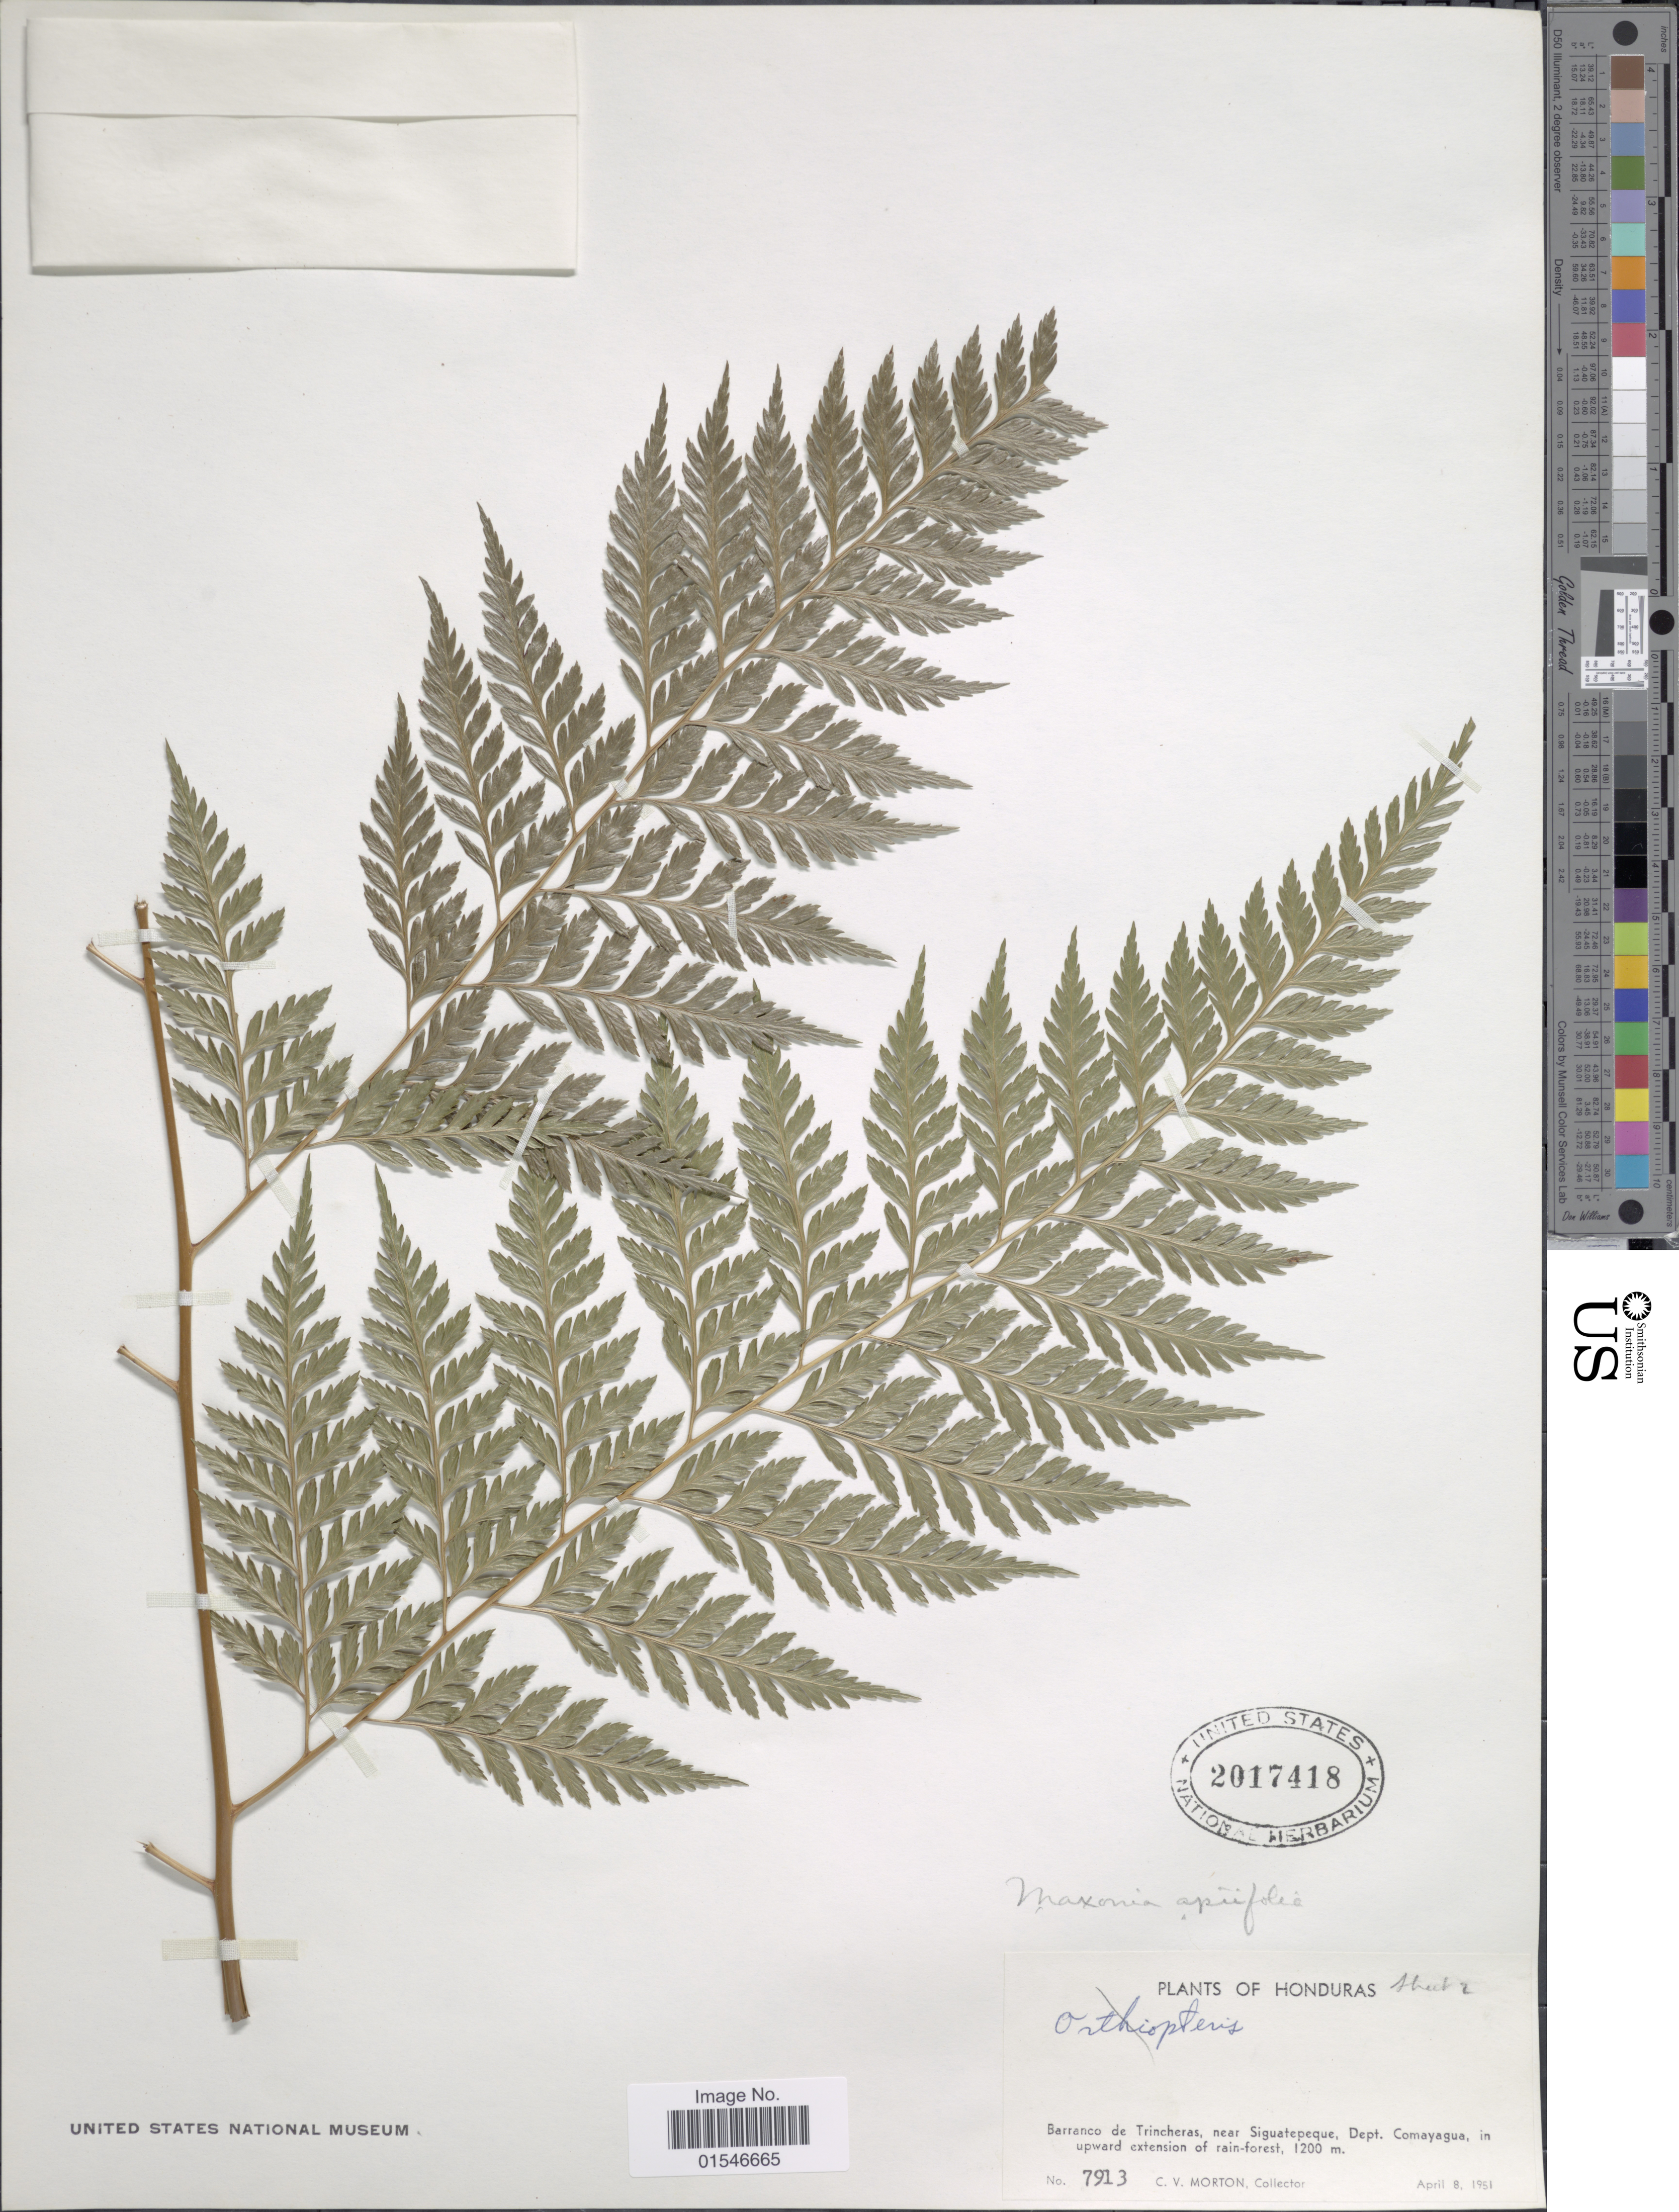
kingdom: Plantae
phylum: Tracheophyta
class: Polypodiopsida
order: Polypodiales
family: Dryopteridaceae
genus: Maxonia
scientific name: Maxonia apiifolia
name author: (Sw.) C. Chr.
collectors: C. V. Morton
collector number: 7913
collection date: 1951-04-08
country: Honduras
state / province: Comayagua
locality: Barranco de Trincheras, near Siguatepeque, in upward extension of rain-forest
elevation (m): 1200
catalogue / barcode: US 2017418